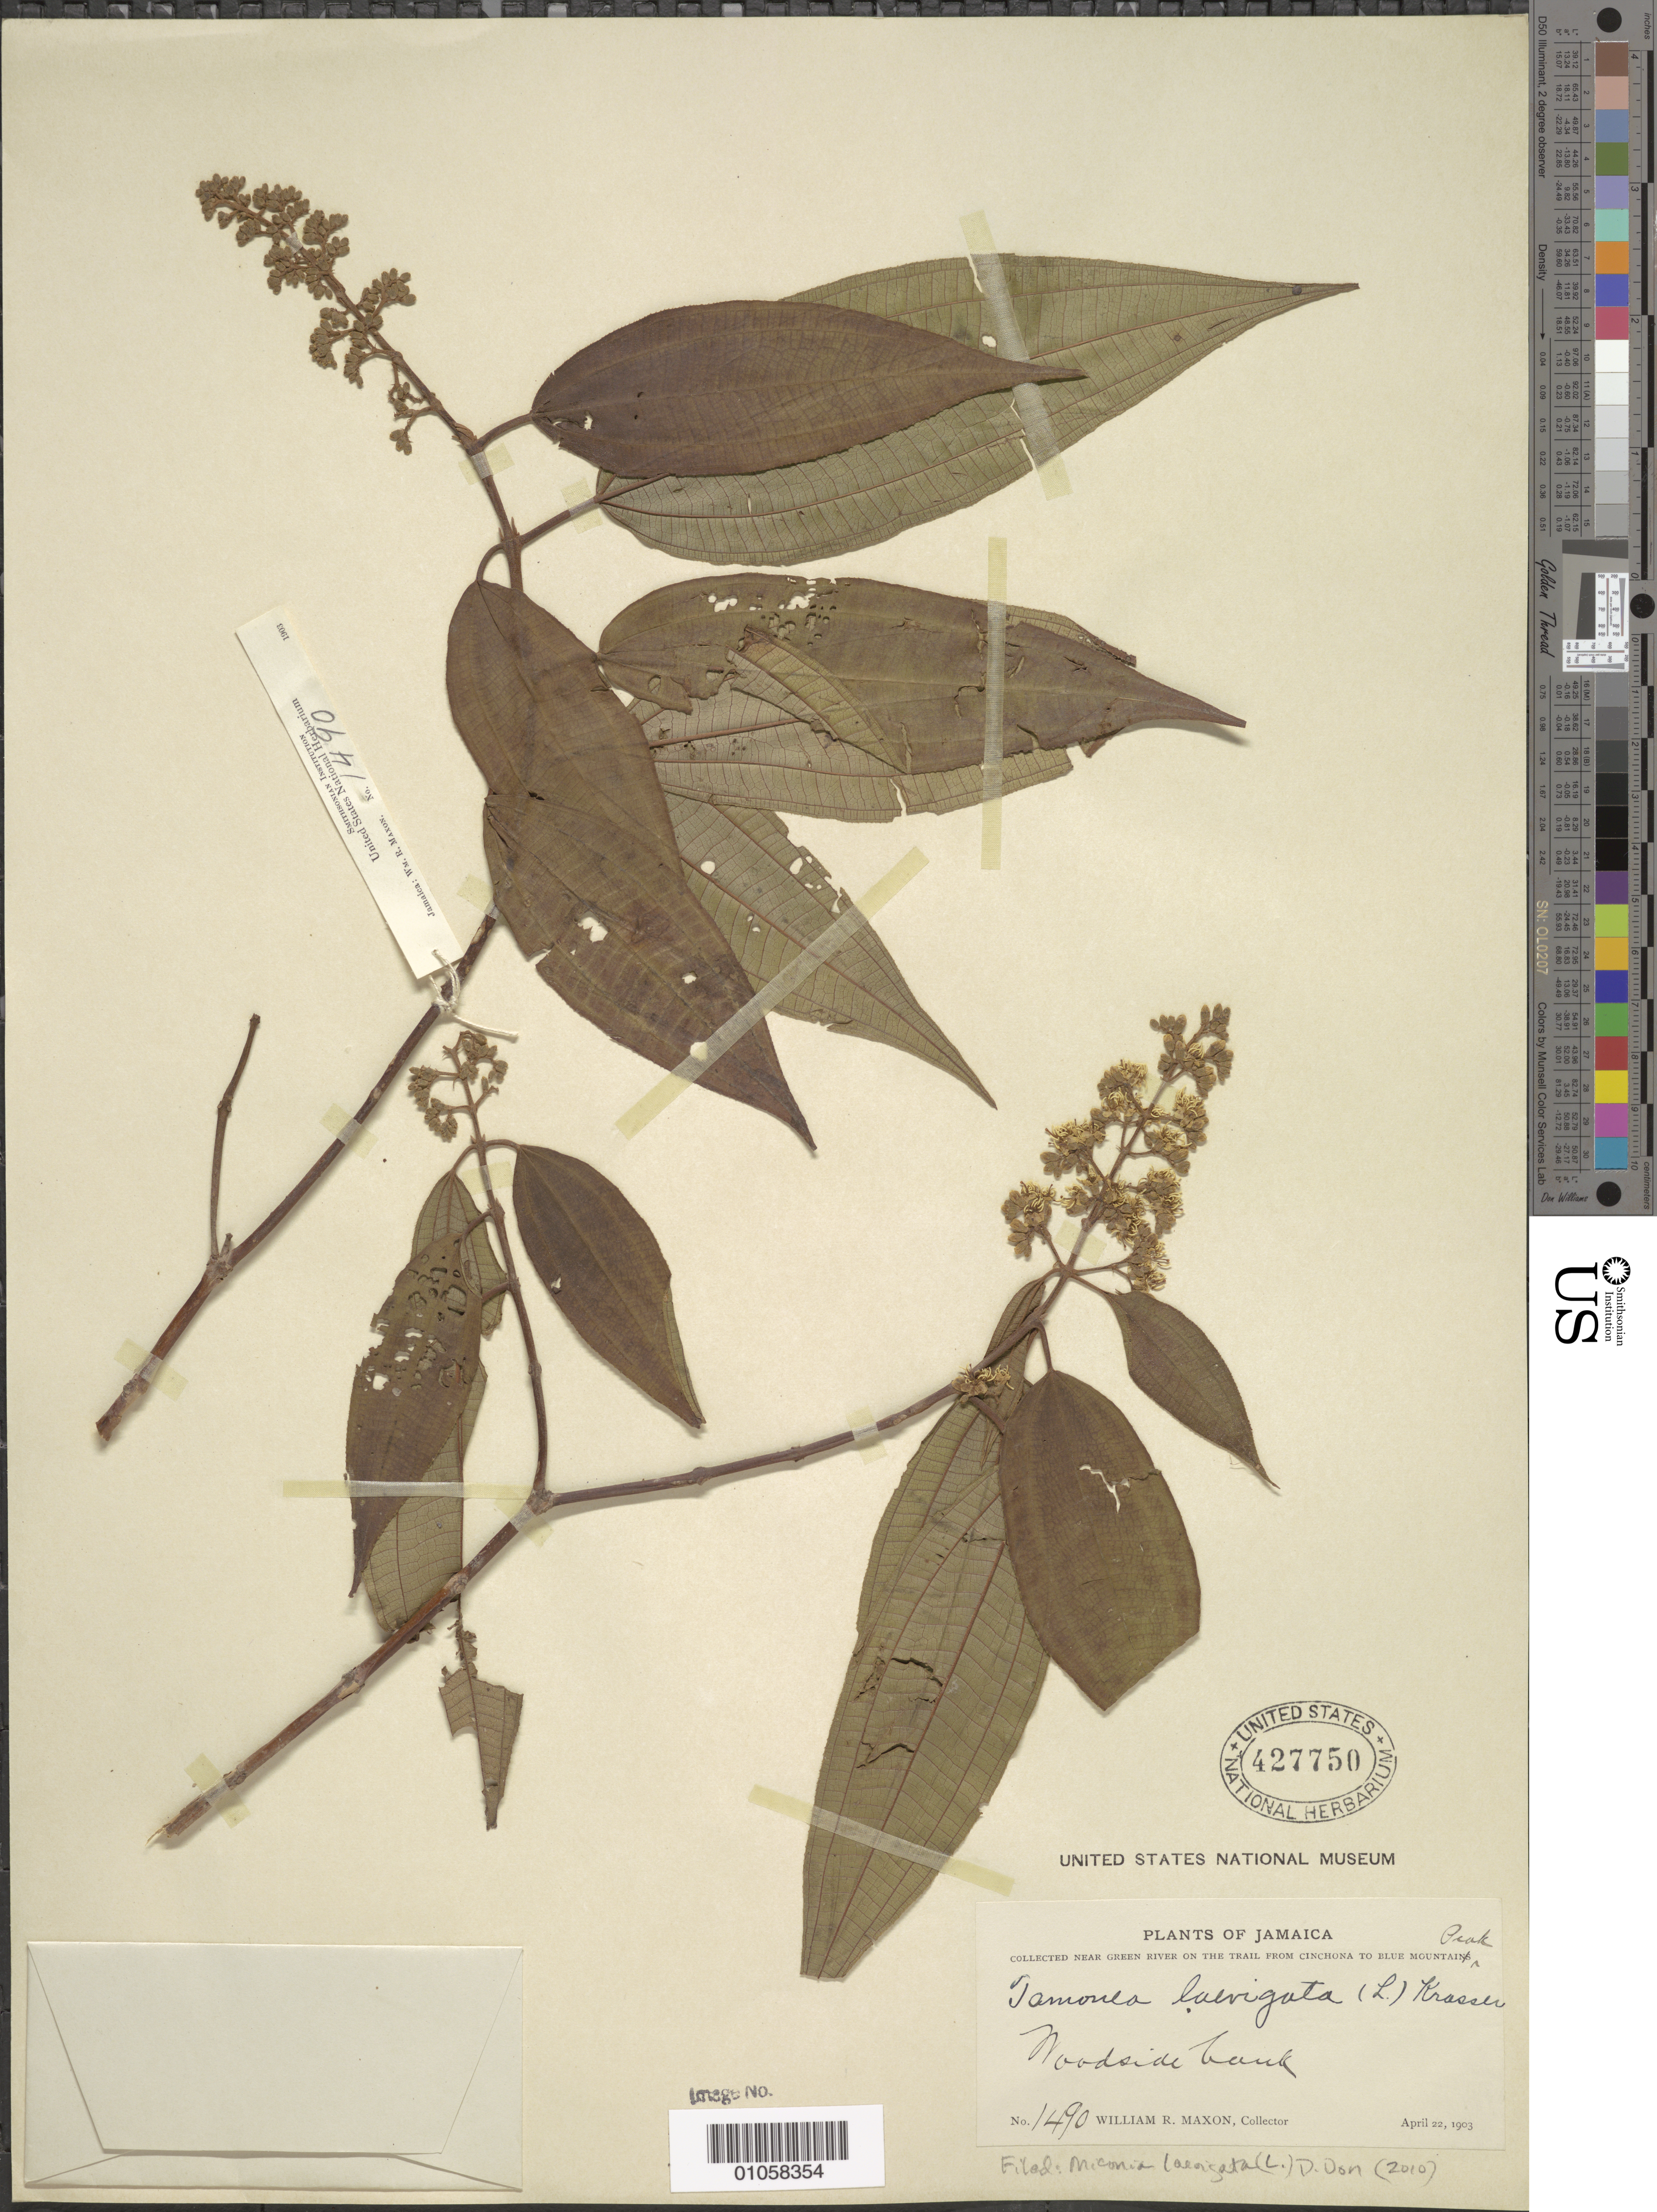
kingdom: Plantae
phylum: Tracheophyta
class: Magnoliopsida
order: Myrtales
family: Melastomataceae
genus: Miconia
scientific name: Miconia laevigata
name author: (L.) D. Don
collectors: W. R. Maxon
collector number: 1490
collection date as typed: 22 Apr 1903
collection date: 1903-04-22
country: Jamaica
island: Jamaica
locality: Green River vicinity, on trail from Cinchona to Blue Mountain Peak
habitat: Woodside bank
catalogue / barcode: US 427750